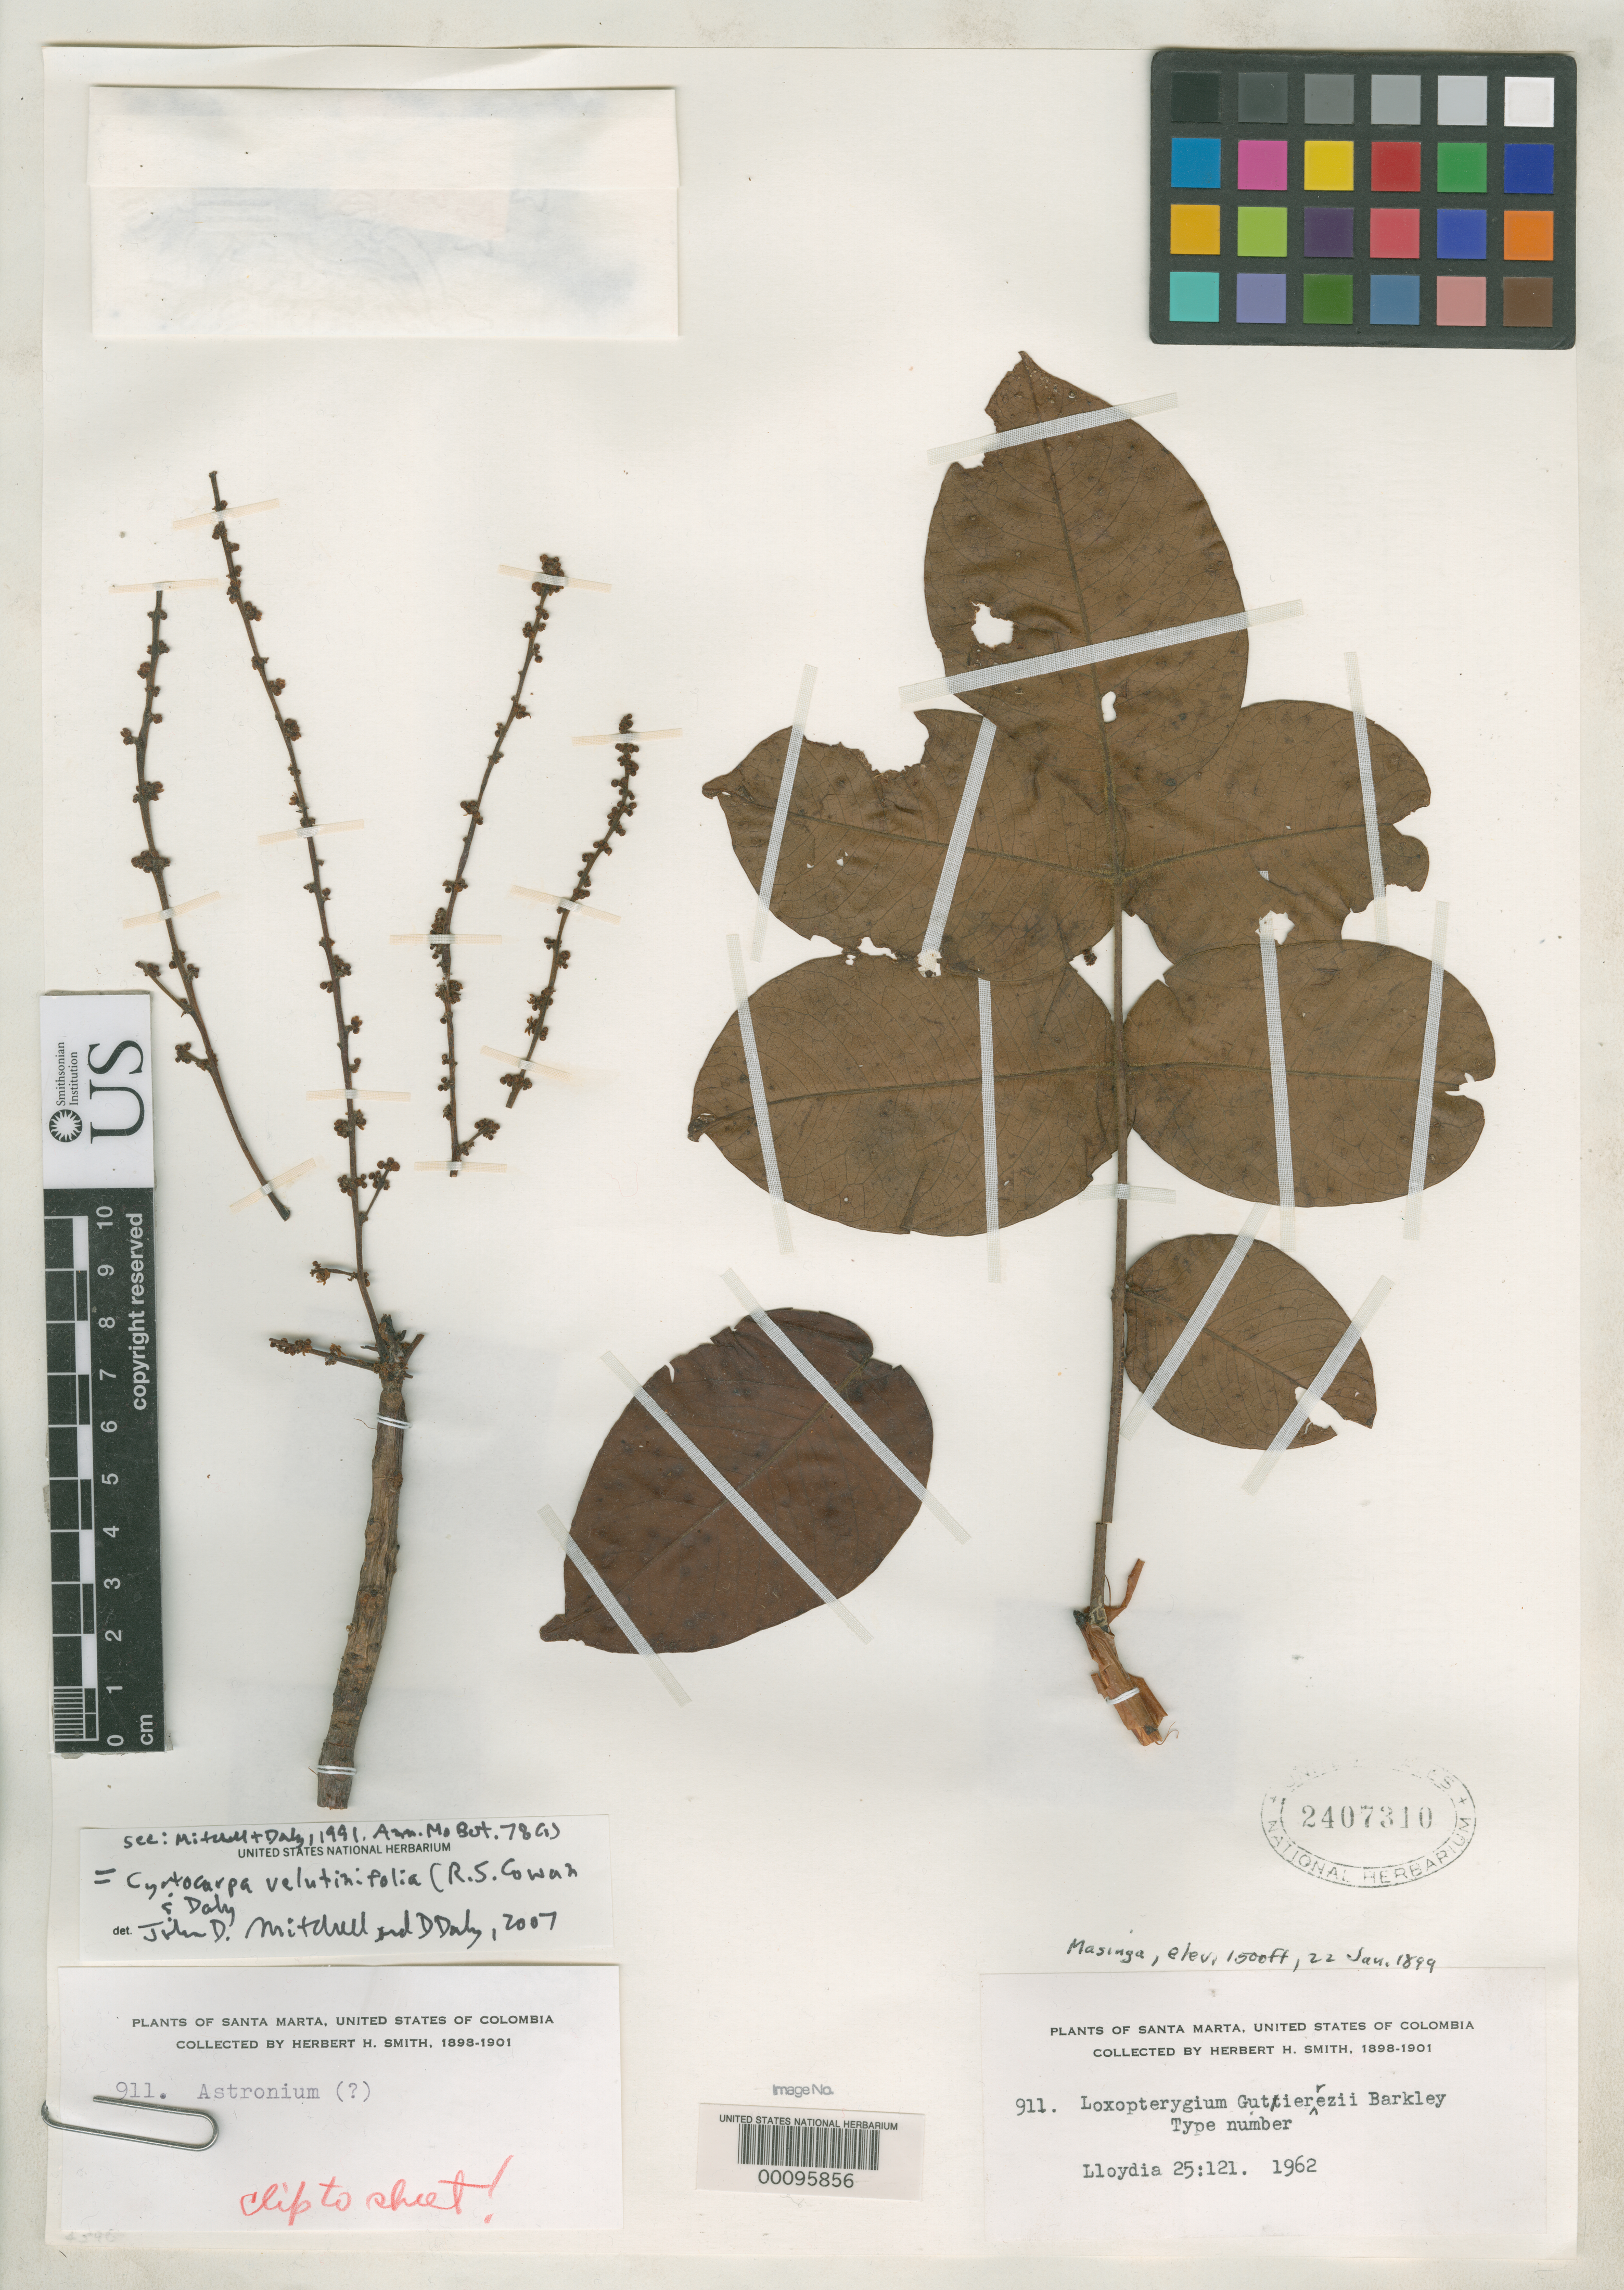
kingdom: Plantae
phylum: Tracheophyta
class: Magnoliopsida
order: Sapindales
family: Anacardiaceae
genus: Loxopterygium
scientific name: Loxopterygium gutierrezii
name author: F.A. Barkley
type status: Isotype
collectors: Herbert H. Smith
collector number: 911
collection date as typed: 22 Jan 1899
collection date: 1899-01-22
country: Colombia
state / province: Magdalena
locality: Masinga, Magdalena (Santa Marta).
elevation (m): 200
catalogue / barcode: US 2407310